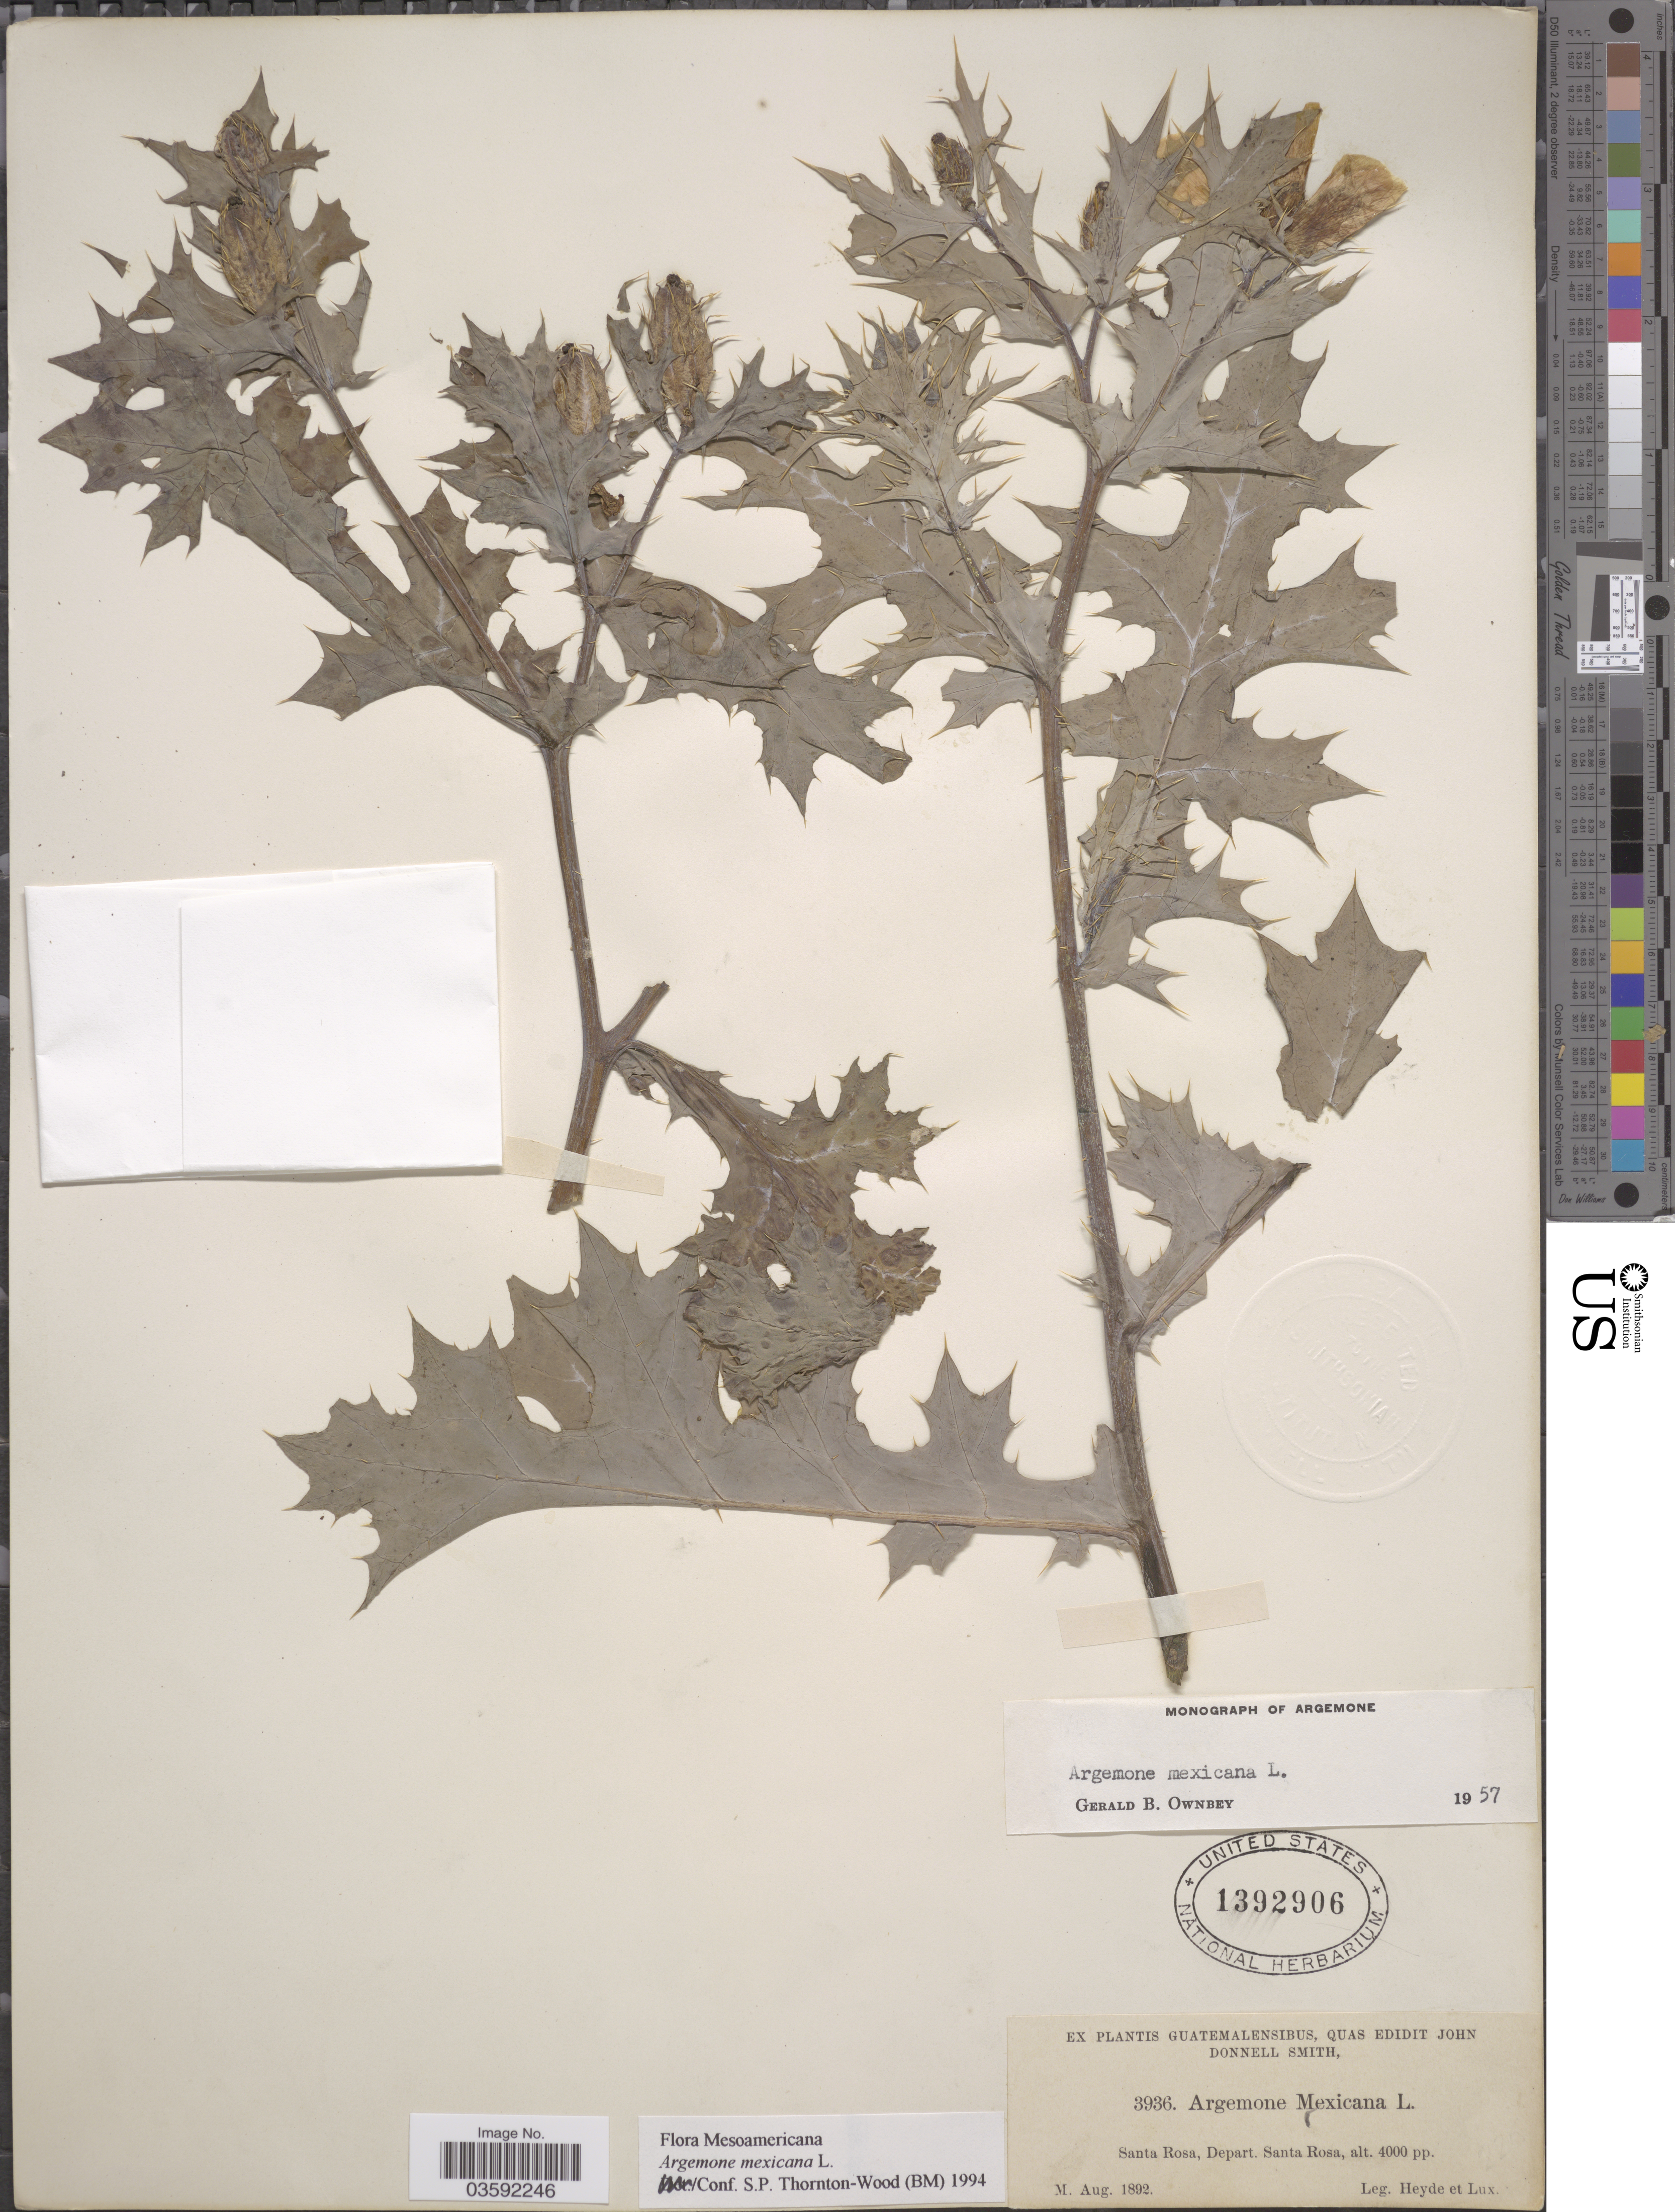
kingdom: Plantae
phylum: Tracheophyta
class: Magnoliopsida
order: Ranunculales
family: Papaveraceae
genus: Argemone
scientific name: Argemone mexicana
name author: L.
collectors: Heyde & Lux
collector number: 3936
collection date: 1892-08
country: Guatemala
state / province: Santa Rosa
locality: Santa Rosa, Depart. Santa Rosa.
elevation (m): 1219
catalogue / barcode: US 1392906